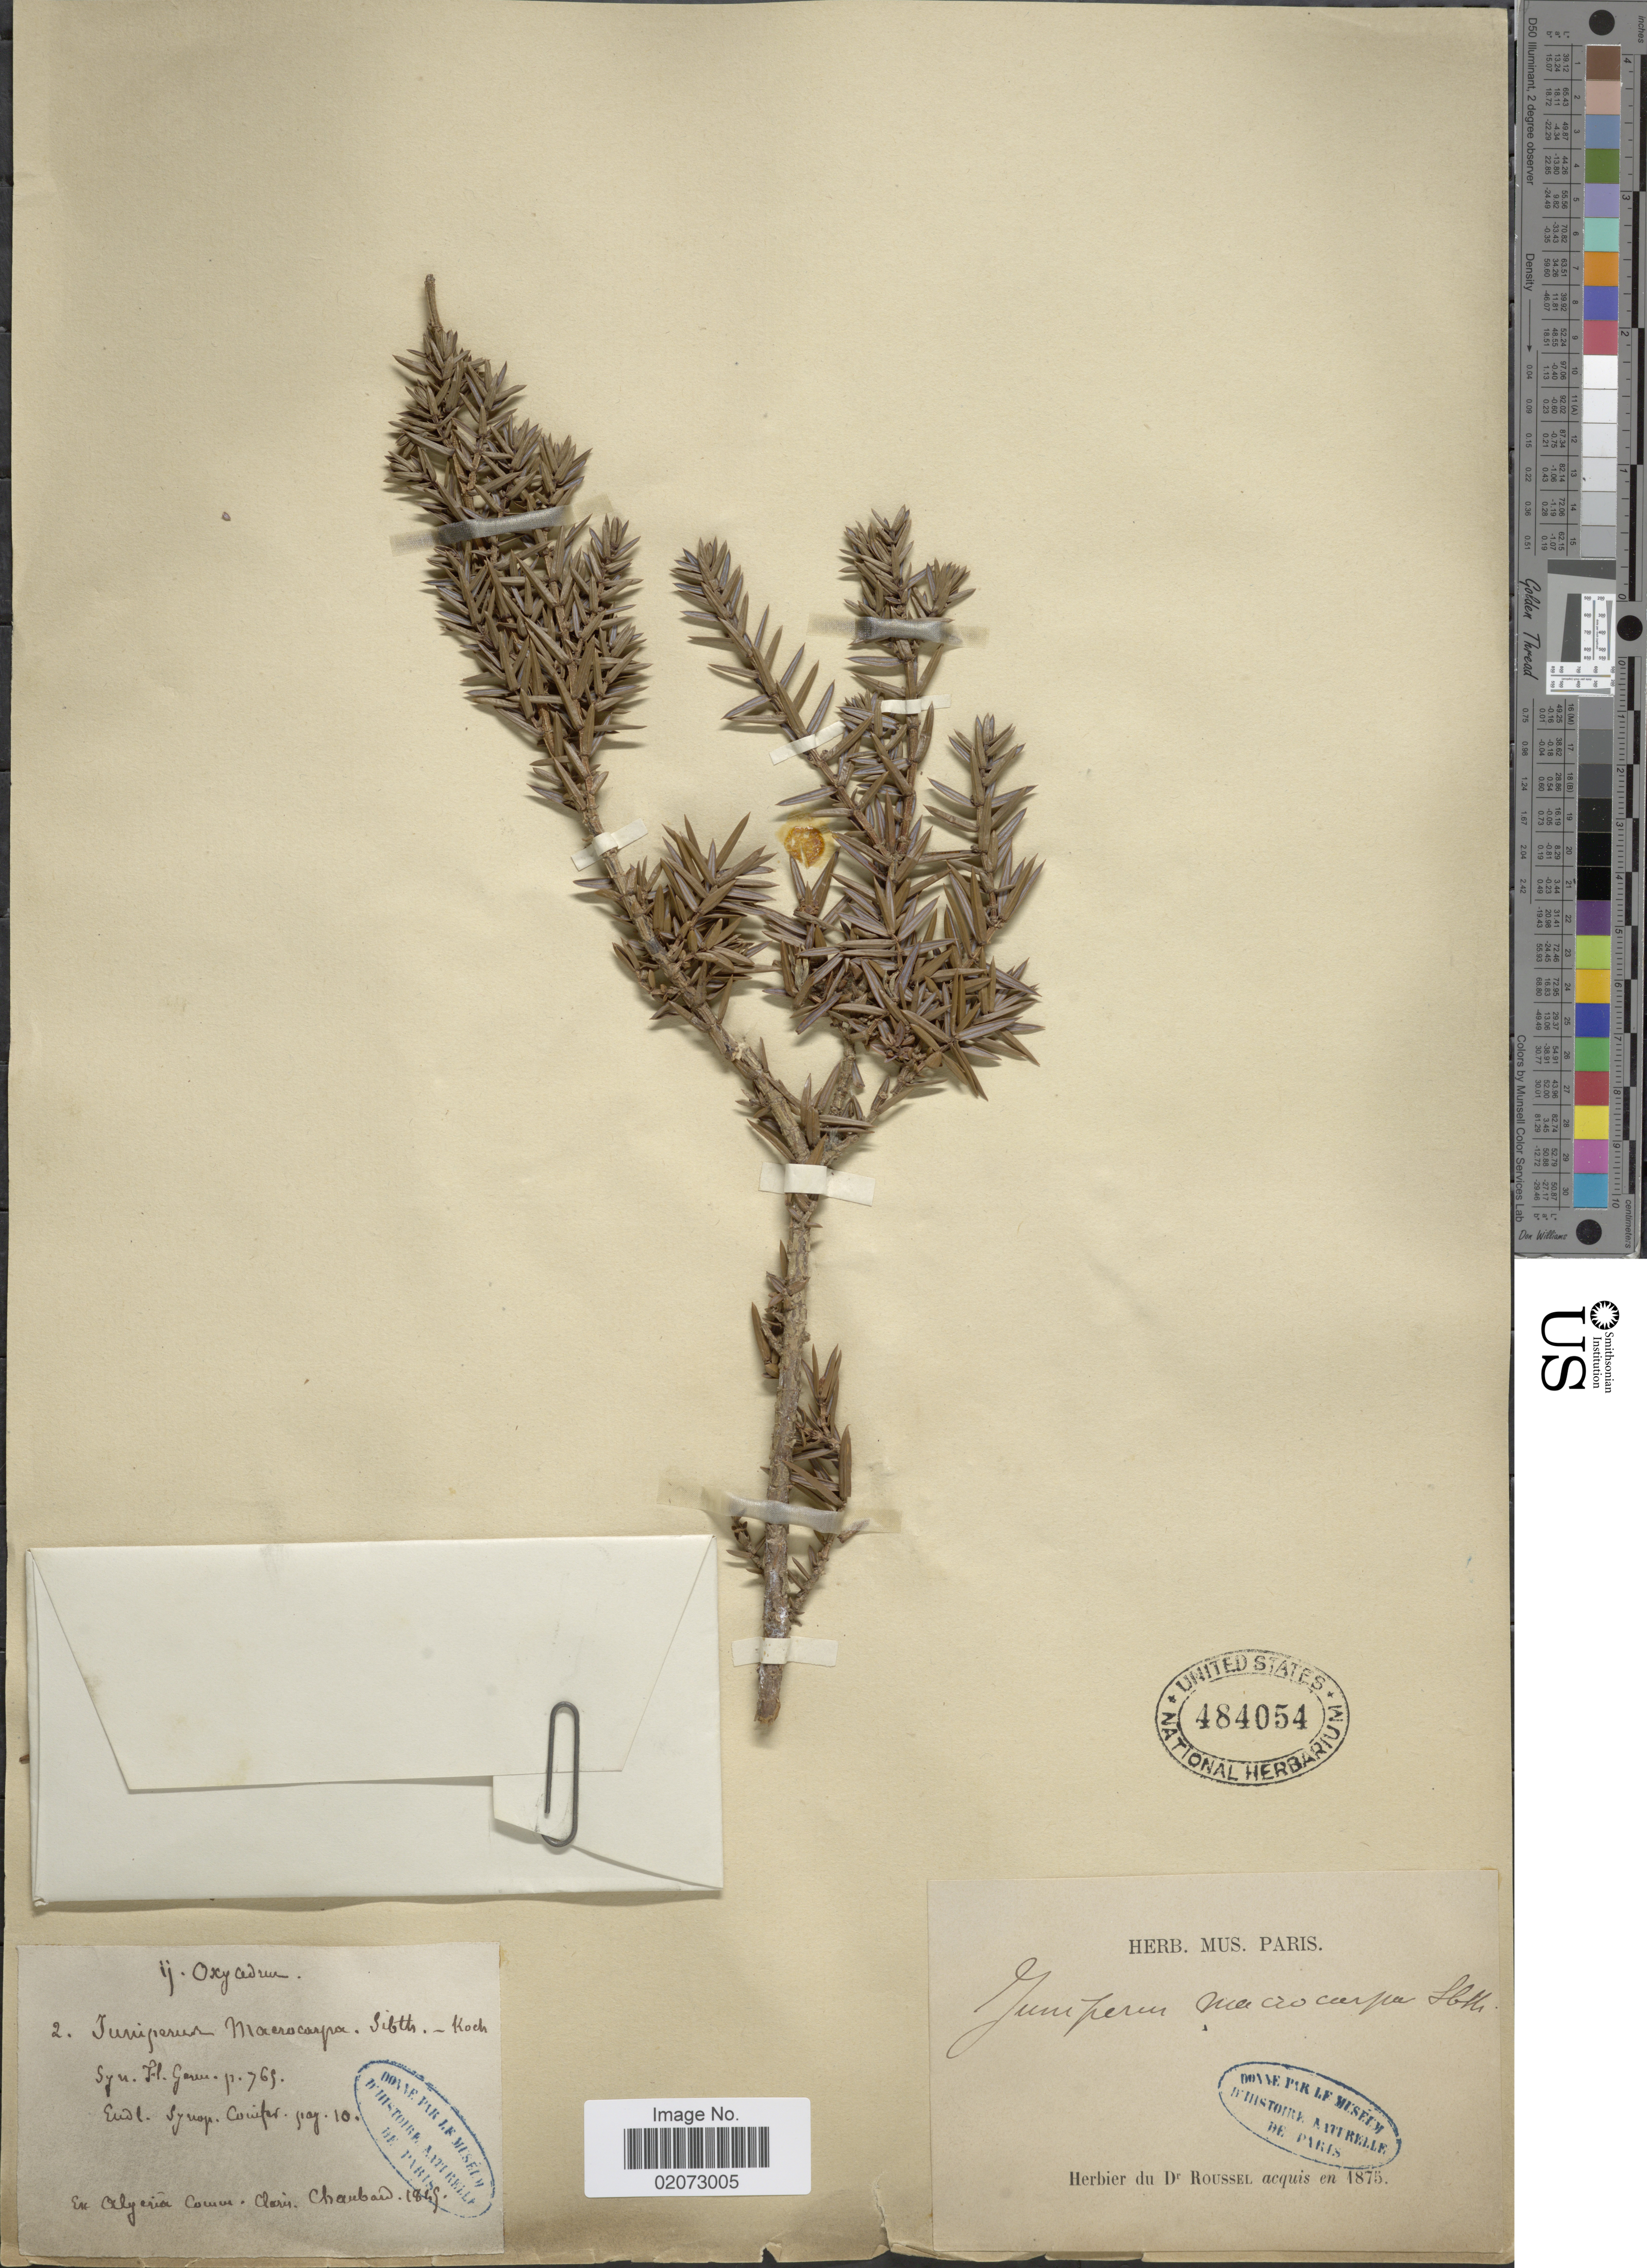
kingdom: Plantae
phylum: Tracheophyta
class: Pinopsida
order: Pinales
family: Cupressaceae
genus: Juniperus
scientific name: Juniperus macrocarpa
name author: Sibth. & Sm.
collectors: Chaubard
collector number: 2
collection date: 1845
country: Algeria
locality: Algeria.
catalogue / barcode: US 484054